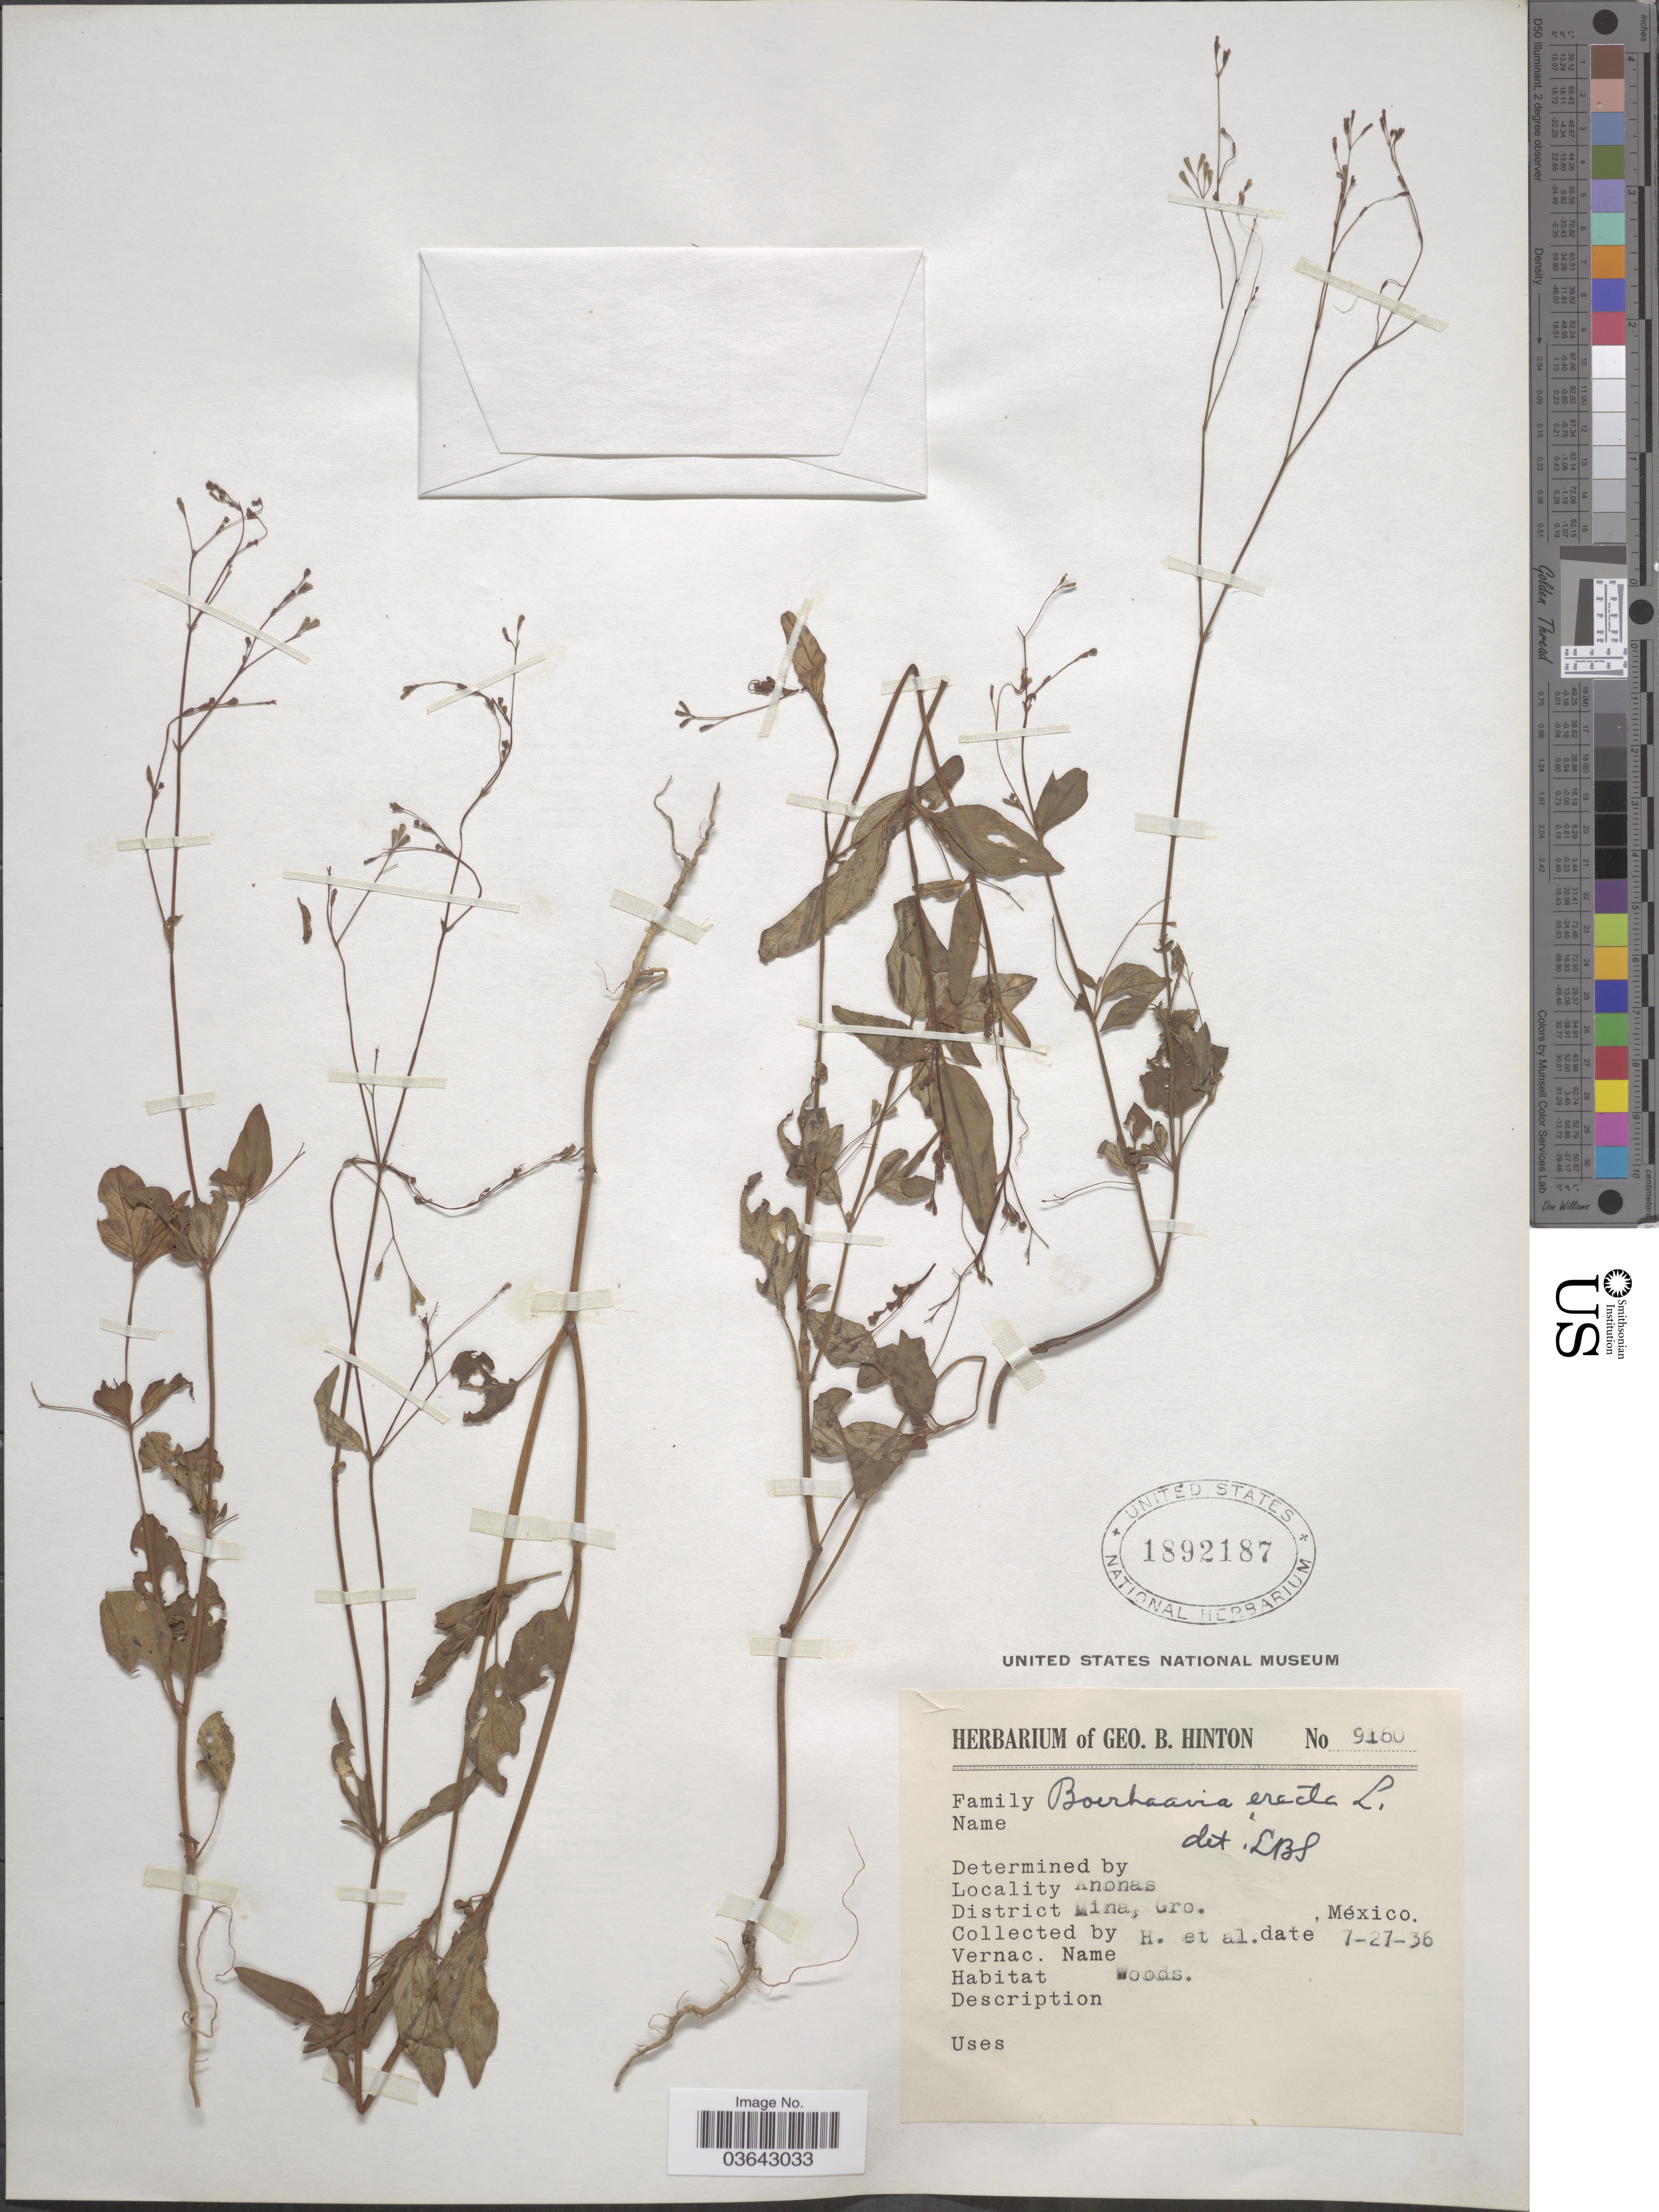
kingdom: Plantae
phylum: Tracheophyta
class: Magnoliopsida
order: Caryophyllales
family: Nyctaginaceae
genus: Boerhavia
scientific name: Boerhavia erecta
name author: L.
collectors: G. B. Hinton & et al.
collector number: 9160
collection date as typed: Transcribed d/m/y: 27/7/36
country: Mexico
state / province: Guerrero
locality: Anonas. District Mina.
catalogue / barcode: US 1892187